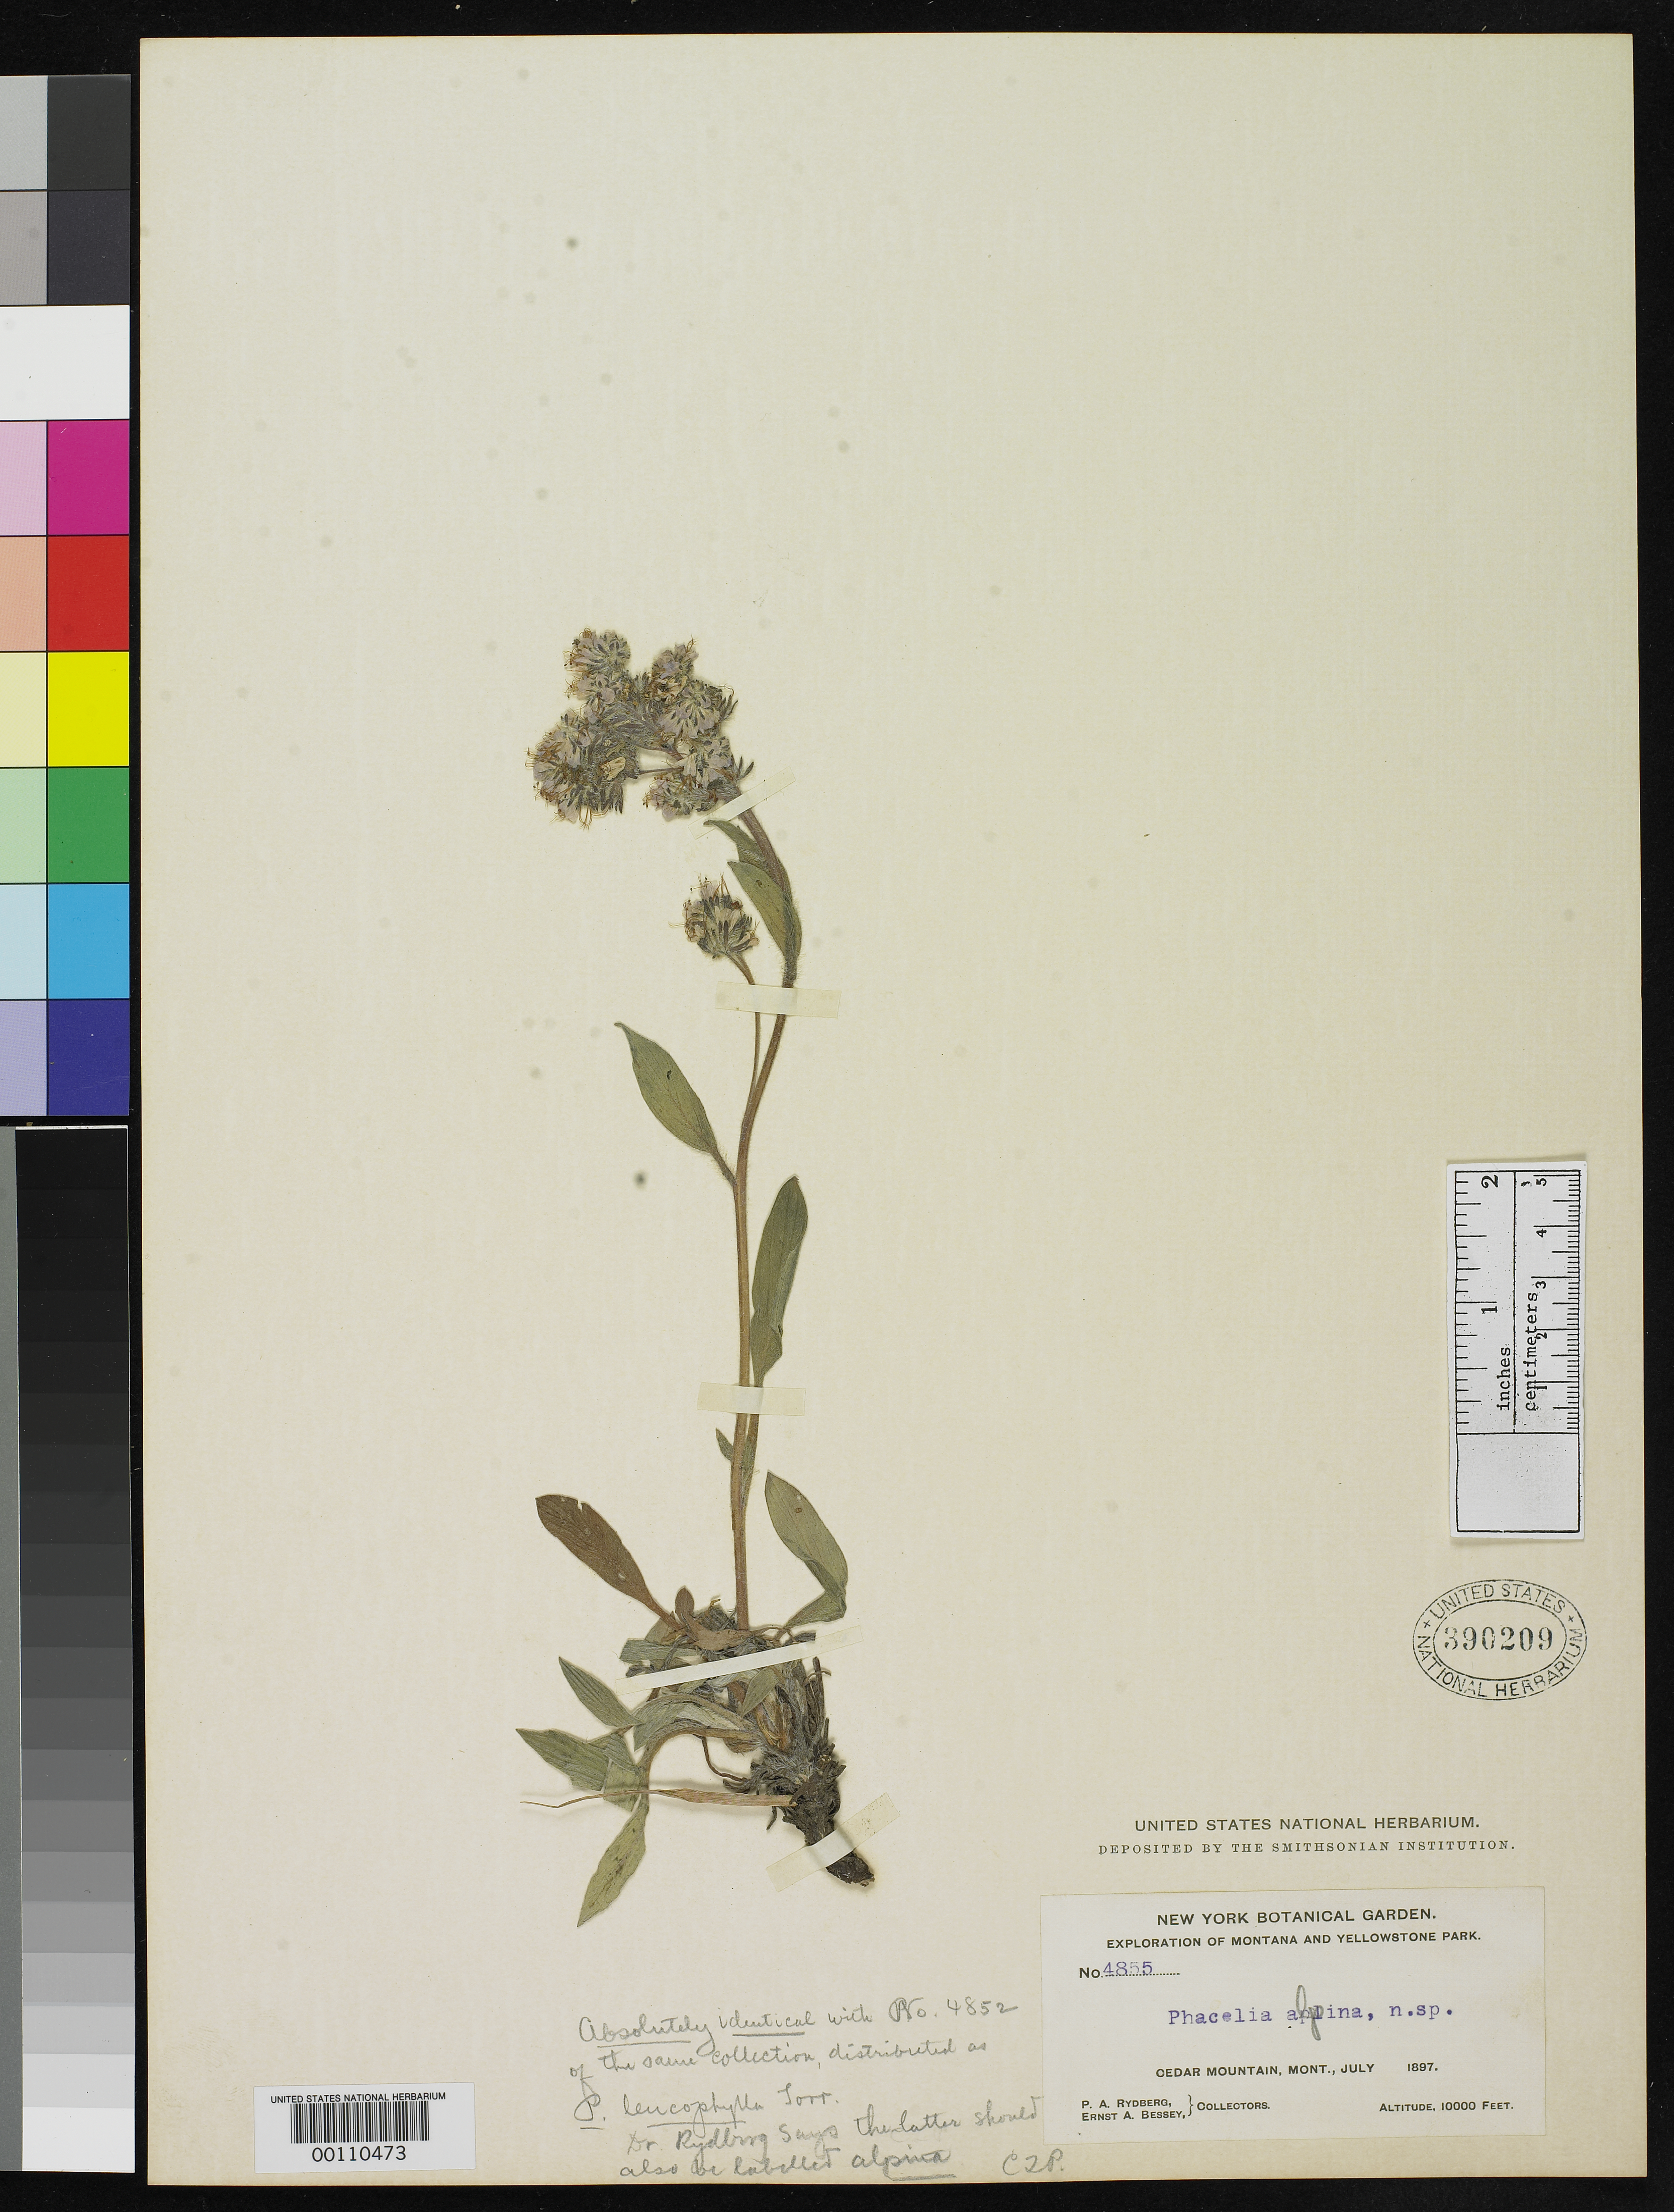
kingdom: Plantae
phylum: Tracheophyta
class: Magnoliopsida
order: Boraginales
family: Hydrophyllaceae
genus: Phacelia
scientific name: Phacelia alpina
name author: Rydb.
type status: Isotype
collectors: P. A. Rydberg & E. Bessey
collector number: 4855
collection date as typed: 16 Jul 1897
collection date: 1897-07-16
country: United States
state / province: Montana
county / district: Madison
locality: Cedar Mountain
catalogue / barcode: US 390209